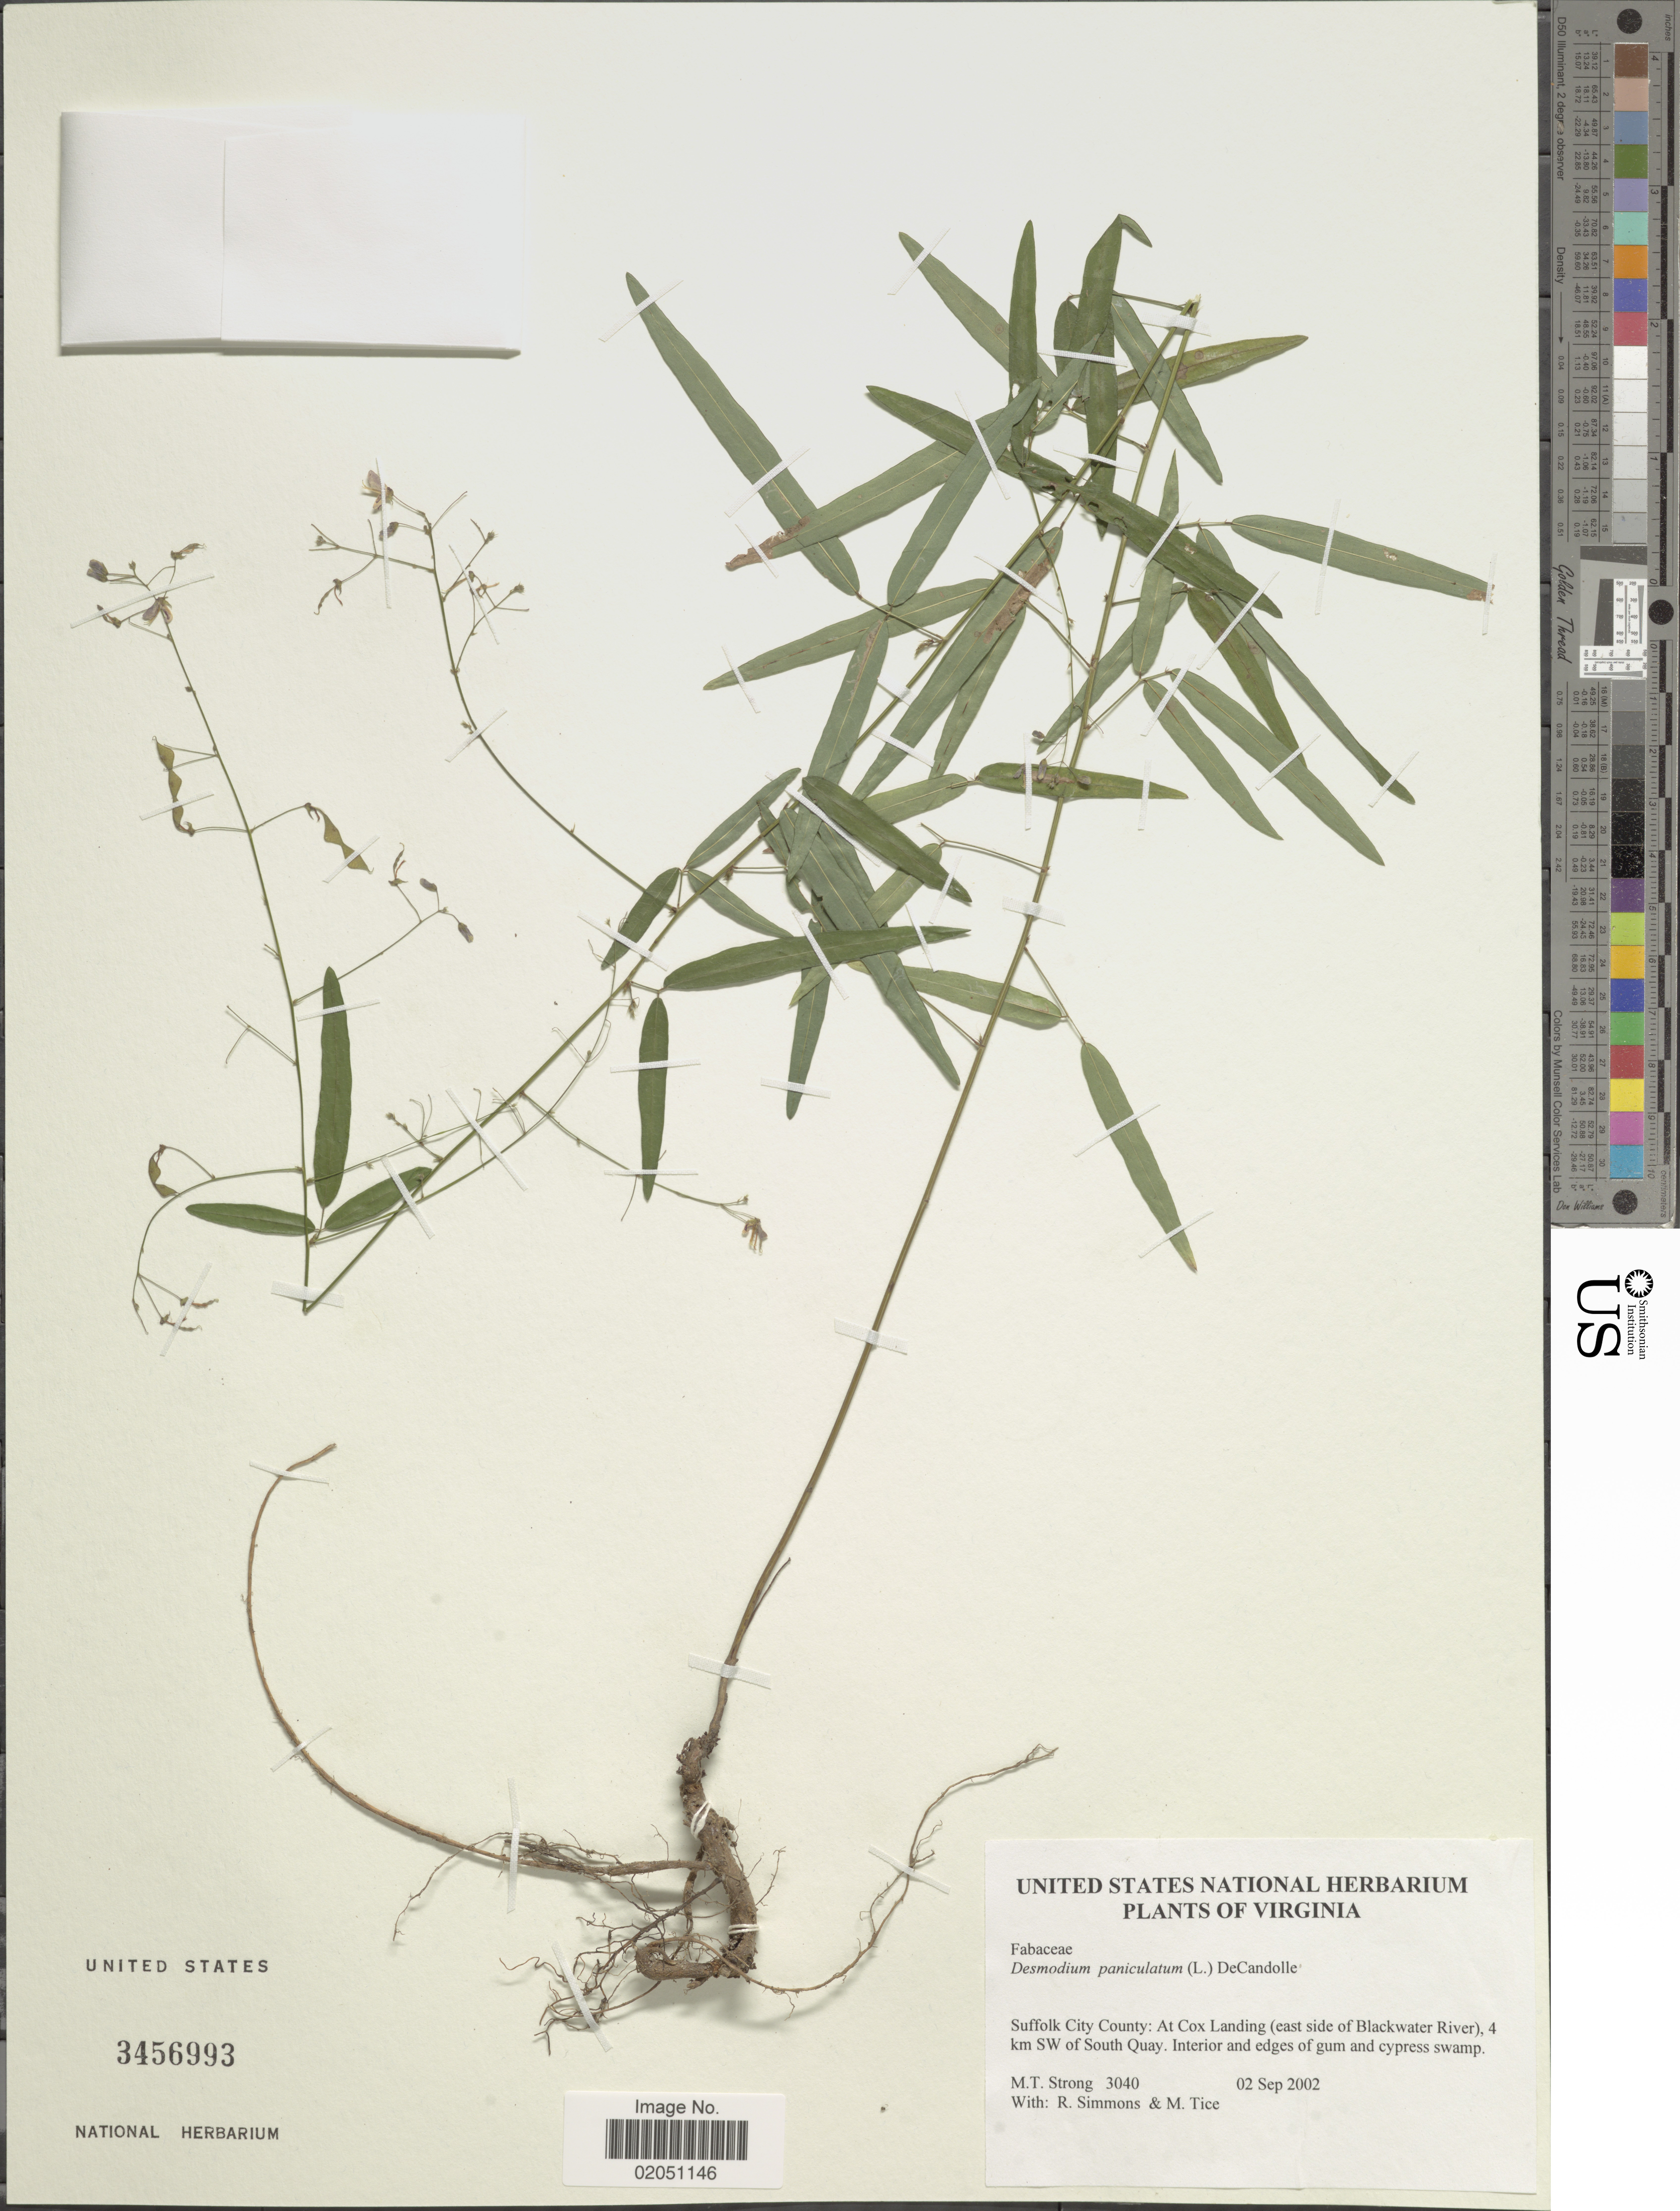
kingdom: Plantae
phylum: Tracheophyta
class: Magnoliopsida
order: Fabales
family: Fabaceae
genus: Desmodium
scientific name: Desmodium paniculatum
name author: (L.) DC.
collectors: M. T. Strong, R. Simmons & M. Tice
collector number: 3040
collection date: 2002-09-02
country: United States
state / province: Virginia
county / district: City of Suffolk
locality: Suffolk City County: At Cox Landing (east side of Blackwater River), 4 km SW of South Quay. Interior and edges of gum and cypress swamp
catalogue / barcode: US 3456993